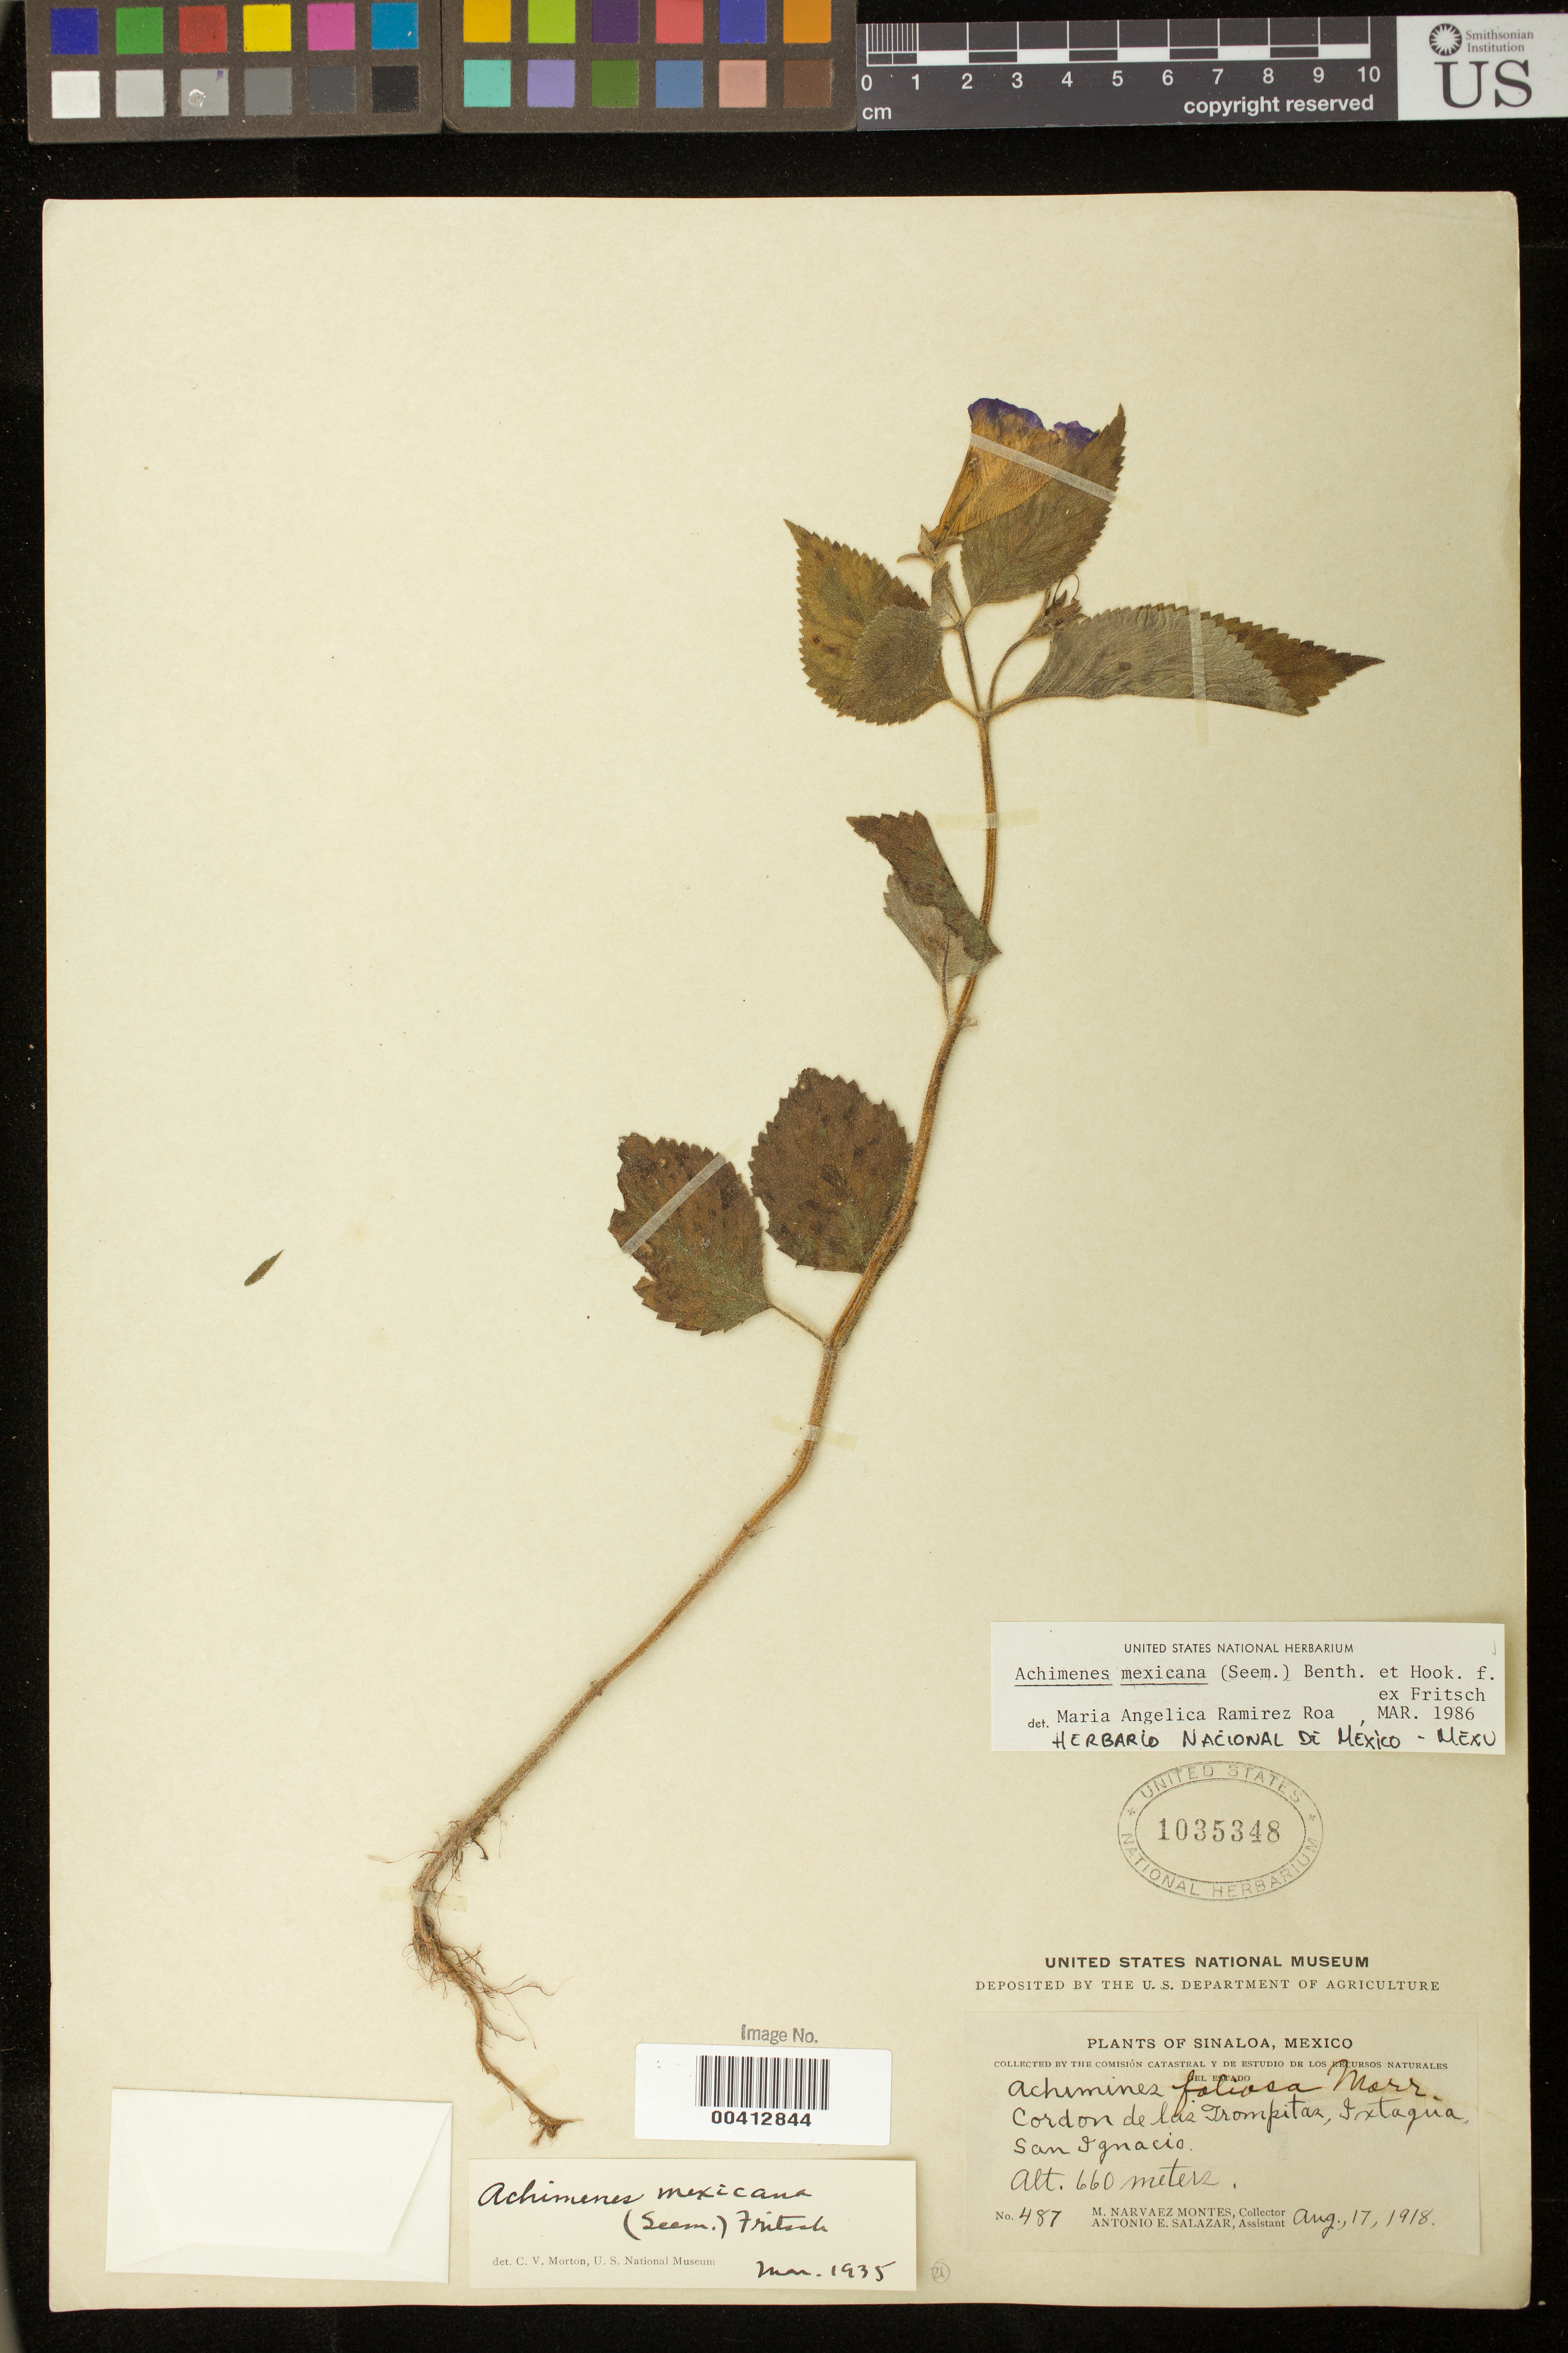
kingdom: Plantae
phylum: Tracheophyta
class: Magnoliopsida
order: Lamiales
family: Gesneriaceae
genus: Achimenes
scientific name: Achimenes mexicana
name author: (Seem.) Benth. & Hook. f. ex Fritsch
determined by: Skog, Laurence E.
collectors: M. Montes & A. E. Salazar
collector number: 487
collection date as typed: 17 Aug 1918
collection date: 1918-08-17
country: Mexico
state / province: Sinaloa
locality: Cordon de las Trompitas, Ixtagua, San Ignacio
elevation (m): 660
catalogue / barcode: US 1035348